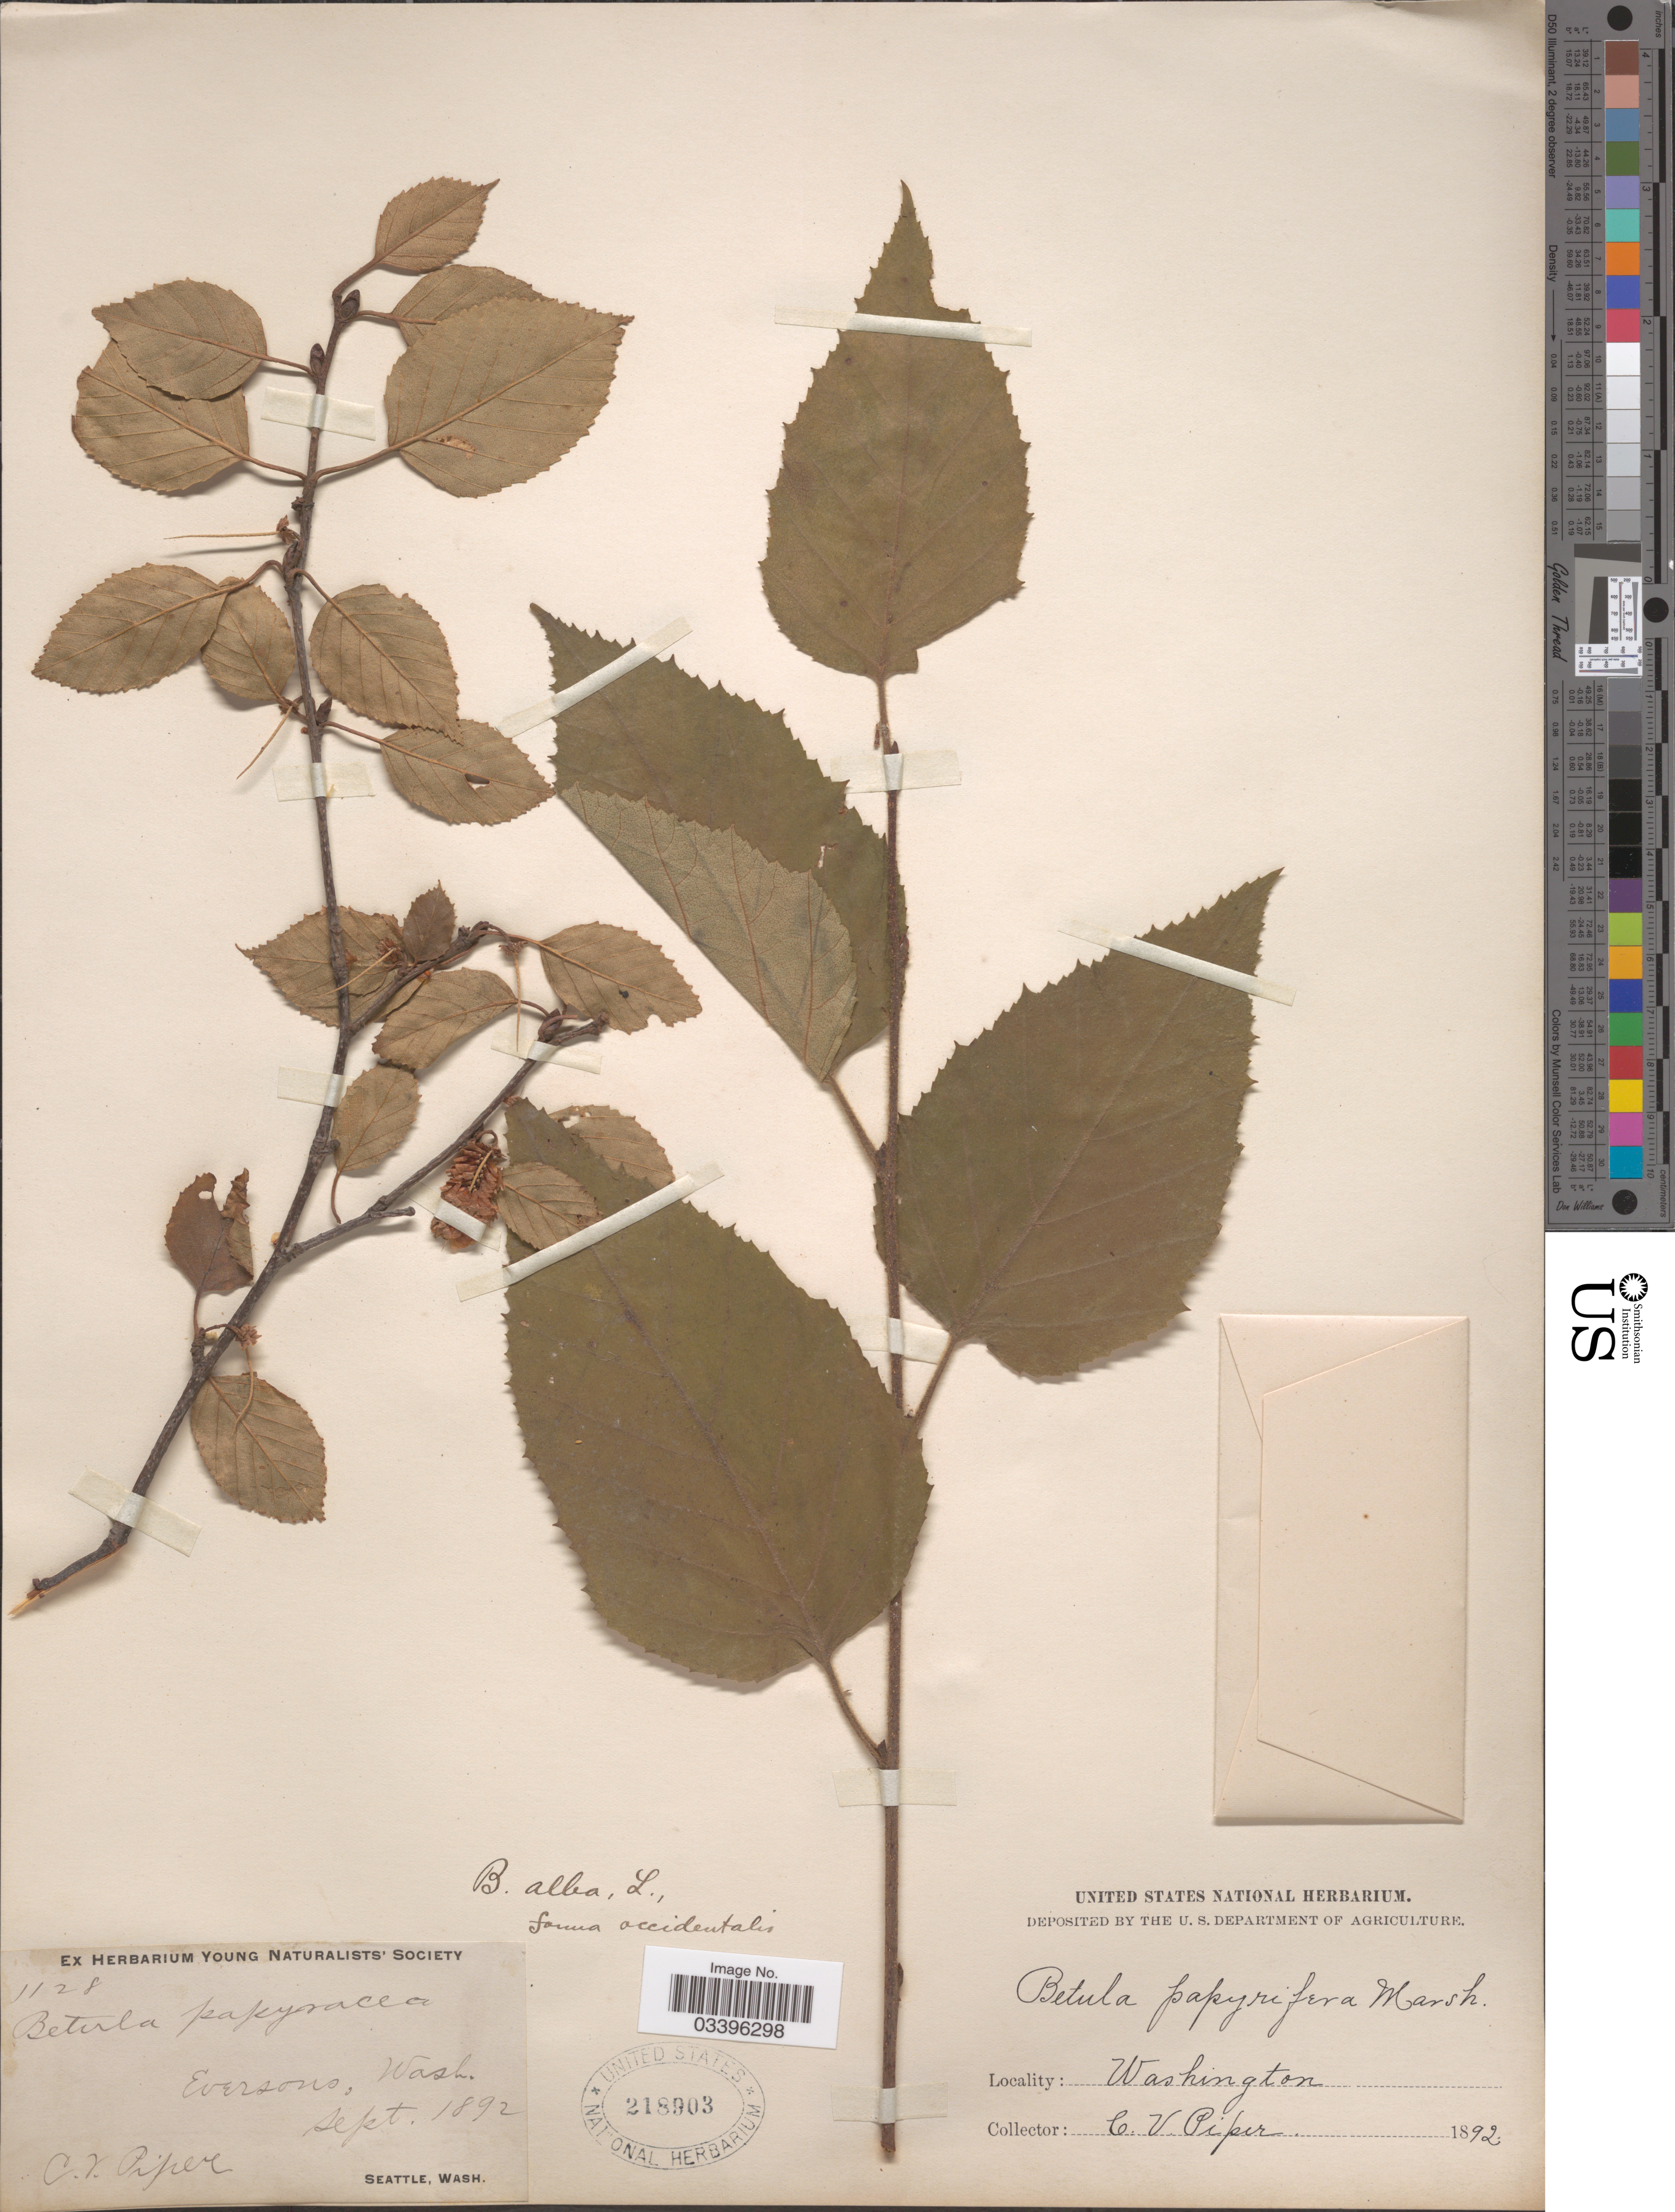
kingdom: Plantae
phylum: Tracheophyta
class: Magnoliopsida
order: Fagales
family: Betulaceae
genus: Betula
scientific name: Betula occidentalis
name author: Hook.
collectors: C. V. Piper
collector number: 1128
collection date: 1892-09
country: United States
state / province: Washington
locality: Eversons, Wash.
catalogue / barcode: US 218903